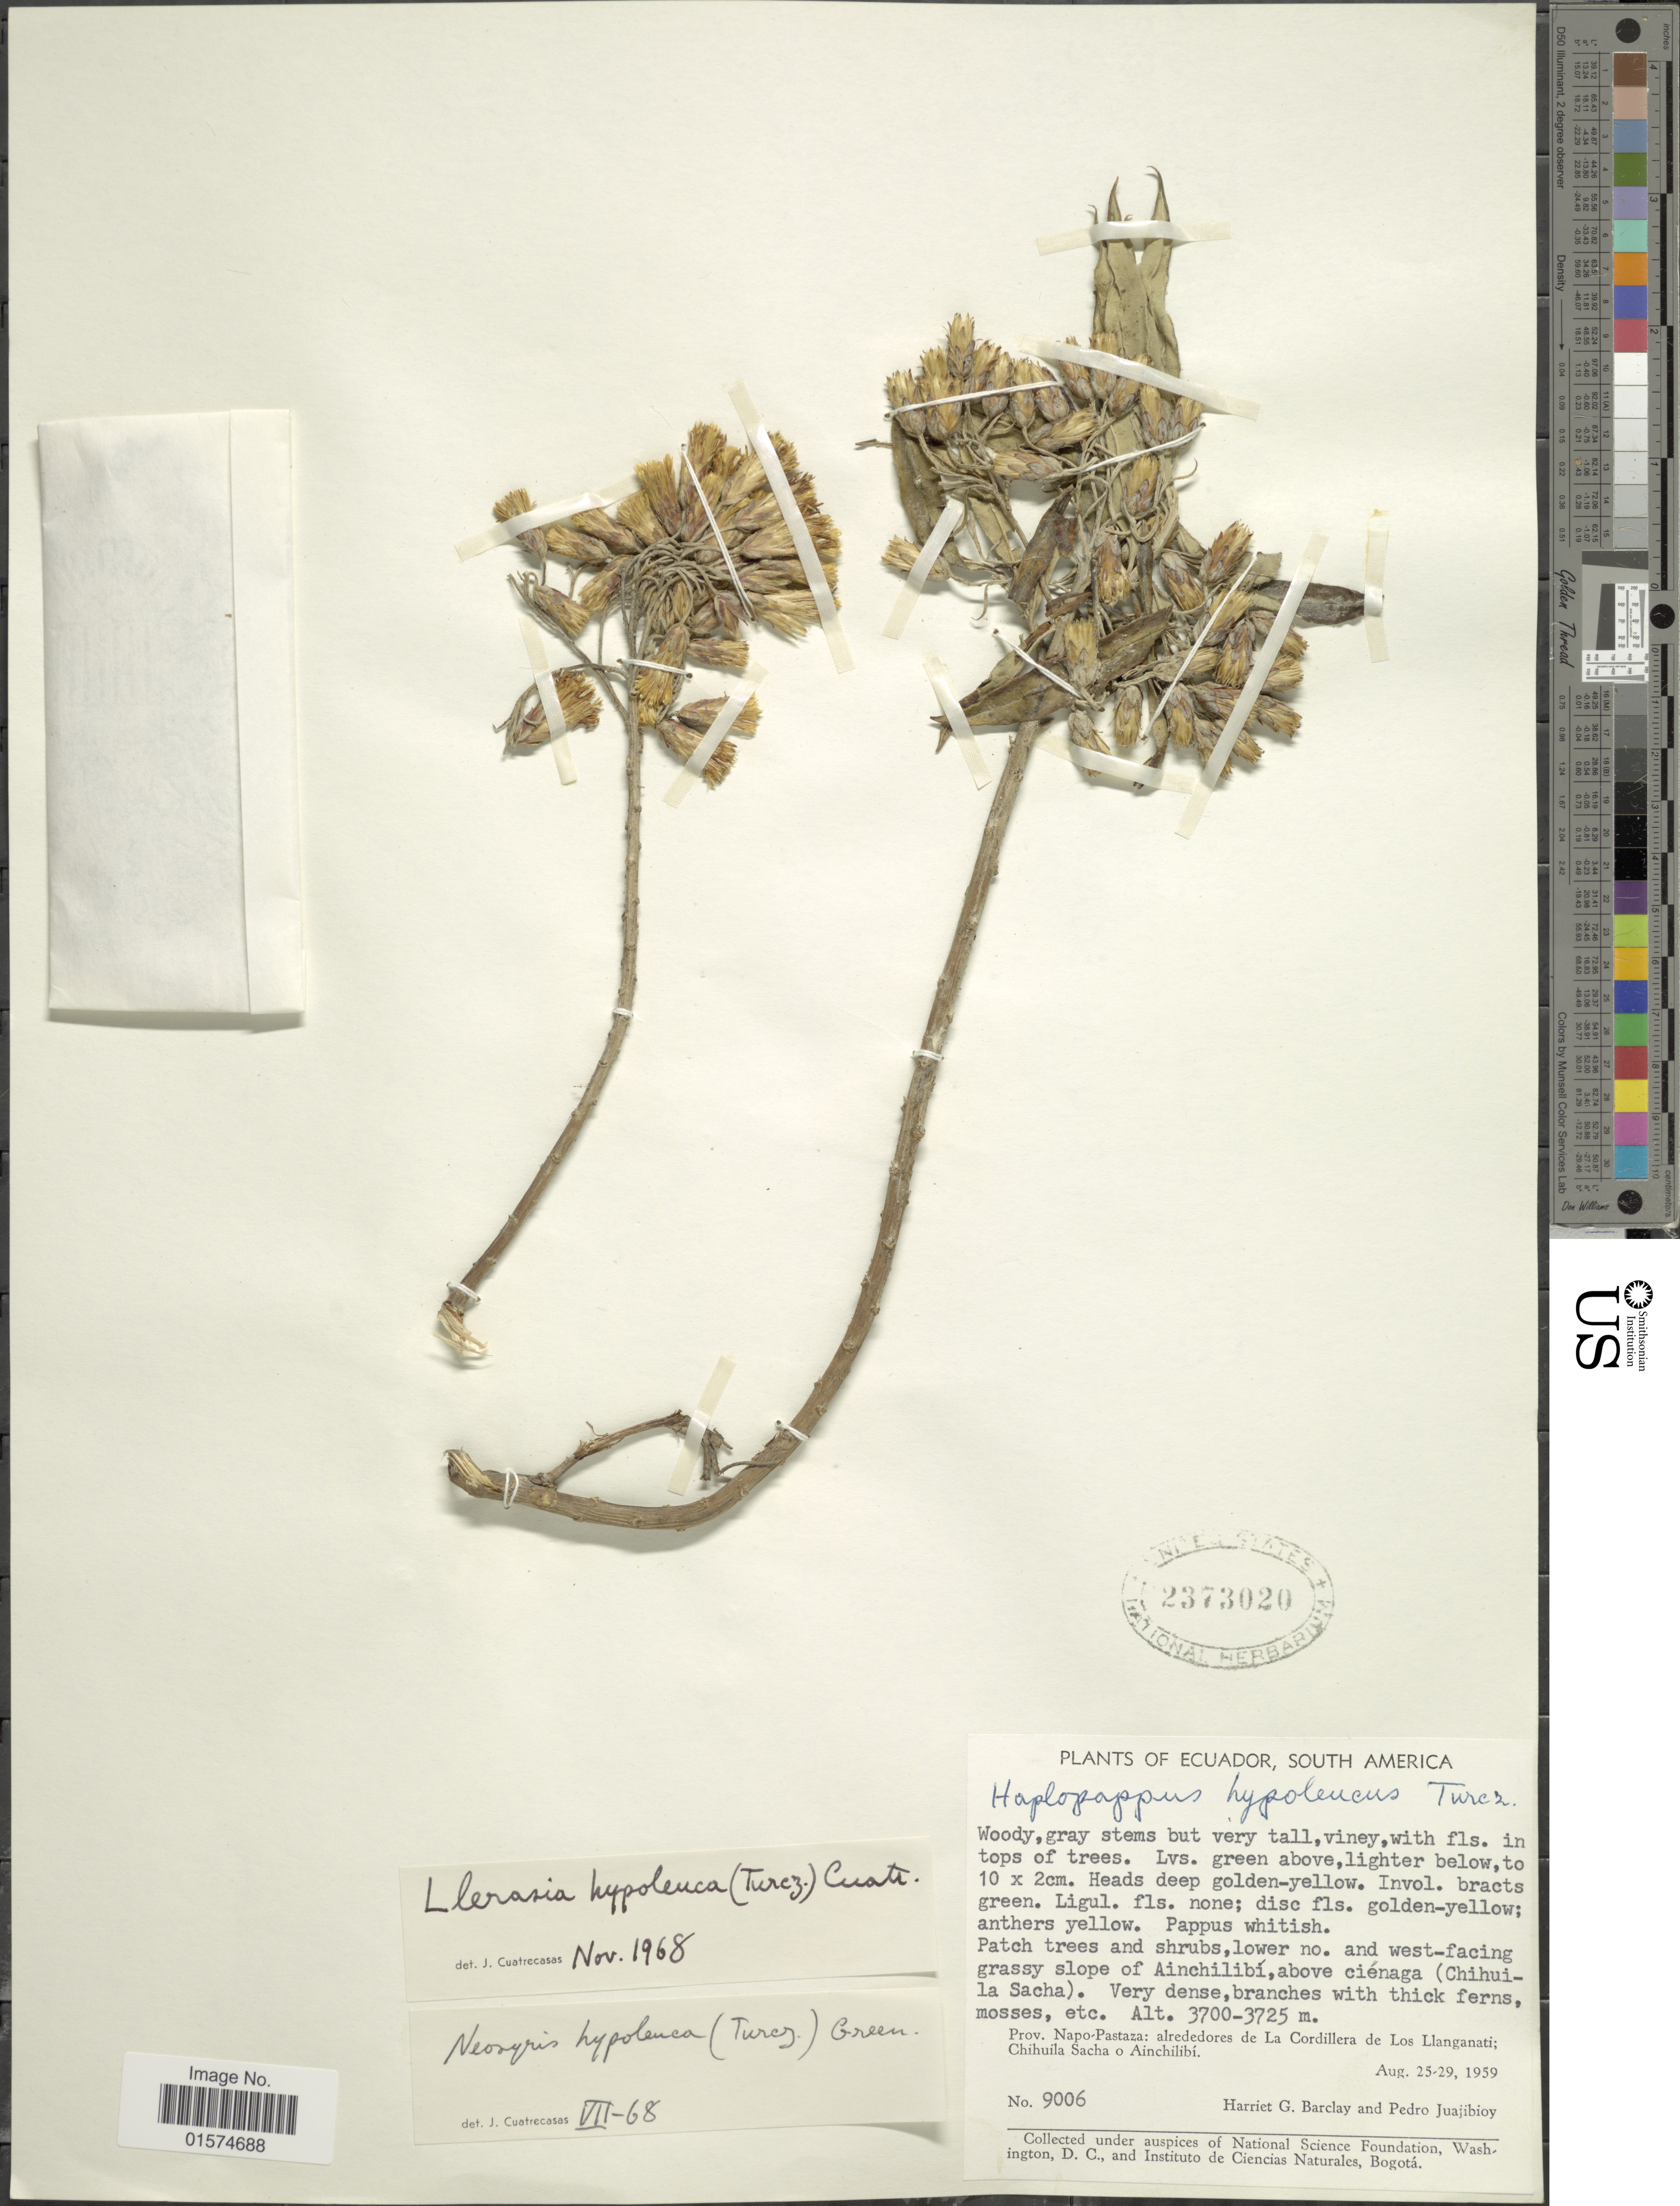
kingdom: Plantae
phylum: Tracheophyta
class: Magnoliopsida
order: Asterales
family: Asteraceae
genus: Llerasia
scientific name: Llerasia hypoleuca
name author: (Turcz.) Cuatrec.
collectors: H. G. Barclay & P. Juajibioy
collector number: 9006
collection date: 1959-08-25/1959-08-29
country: Ecuador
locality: Prov. Napo-Pastaza: alrededores de La Cordillera de Los Llanganati; Chihuila Sacha o Ainchilibí. Ainchilibi, above ciénaga (Chihuila Sacha)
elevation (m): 3700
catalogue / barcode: US 2373020